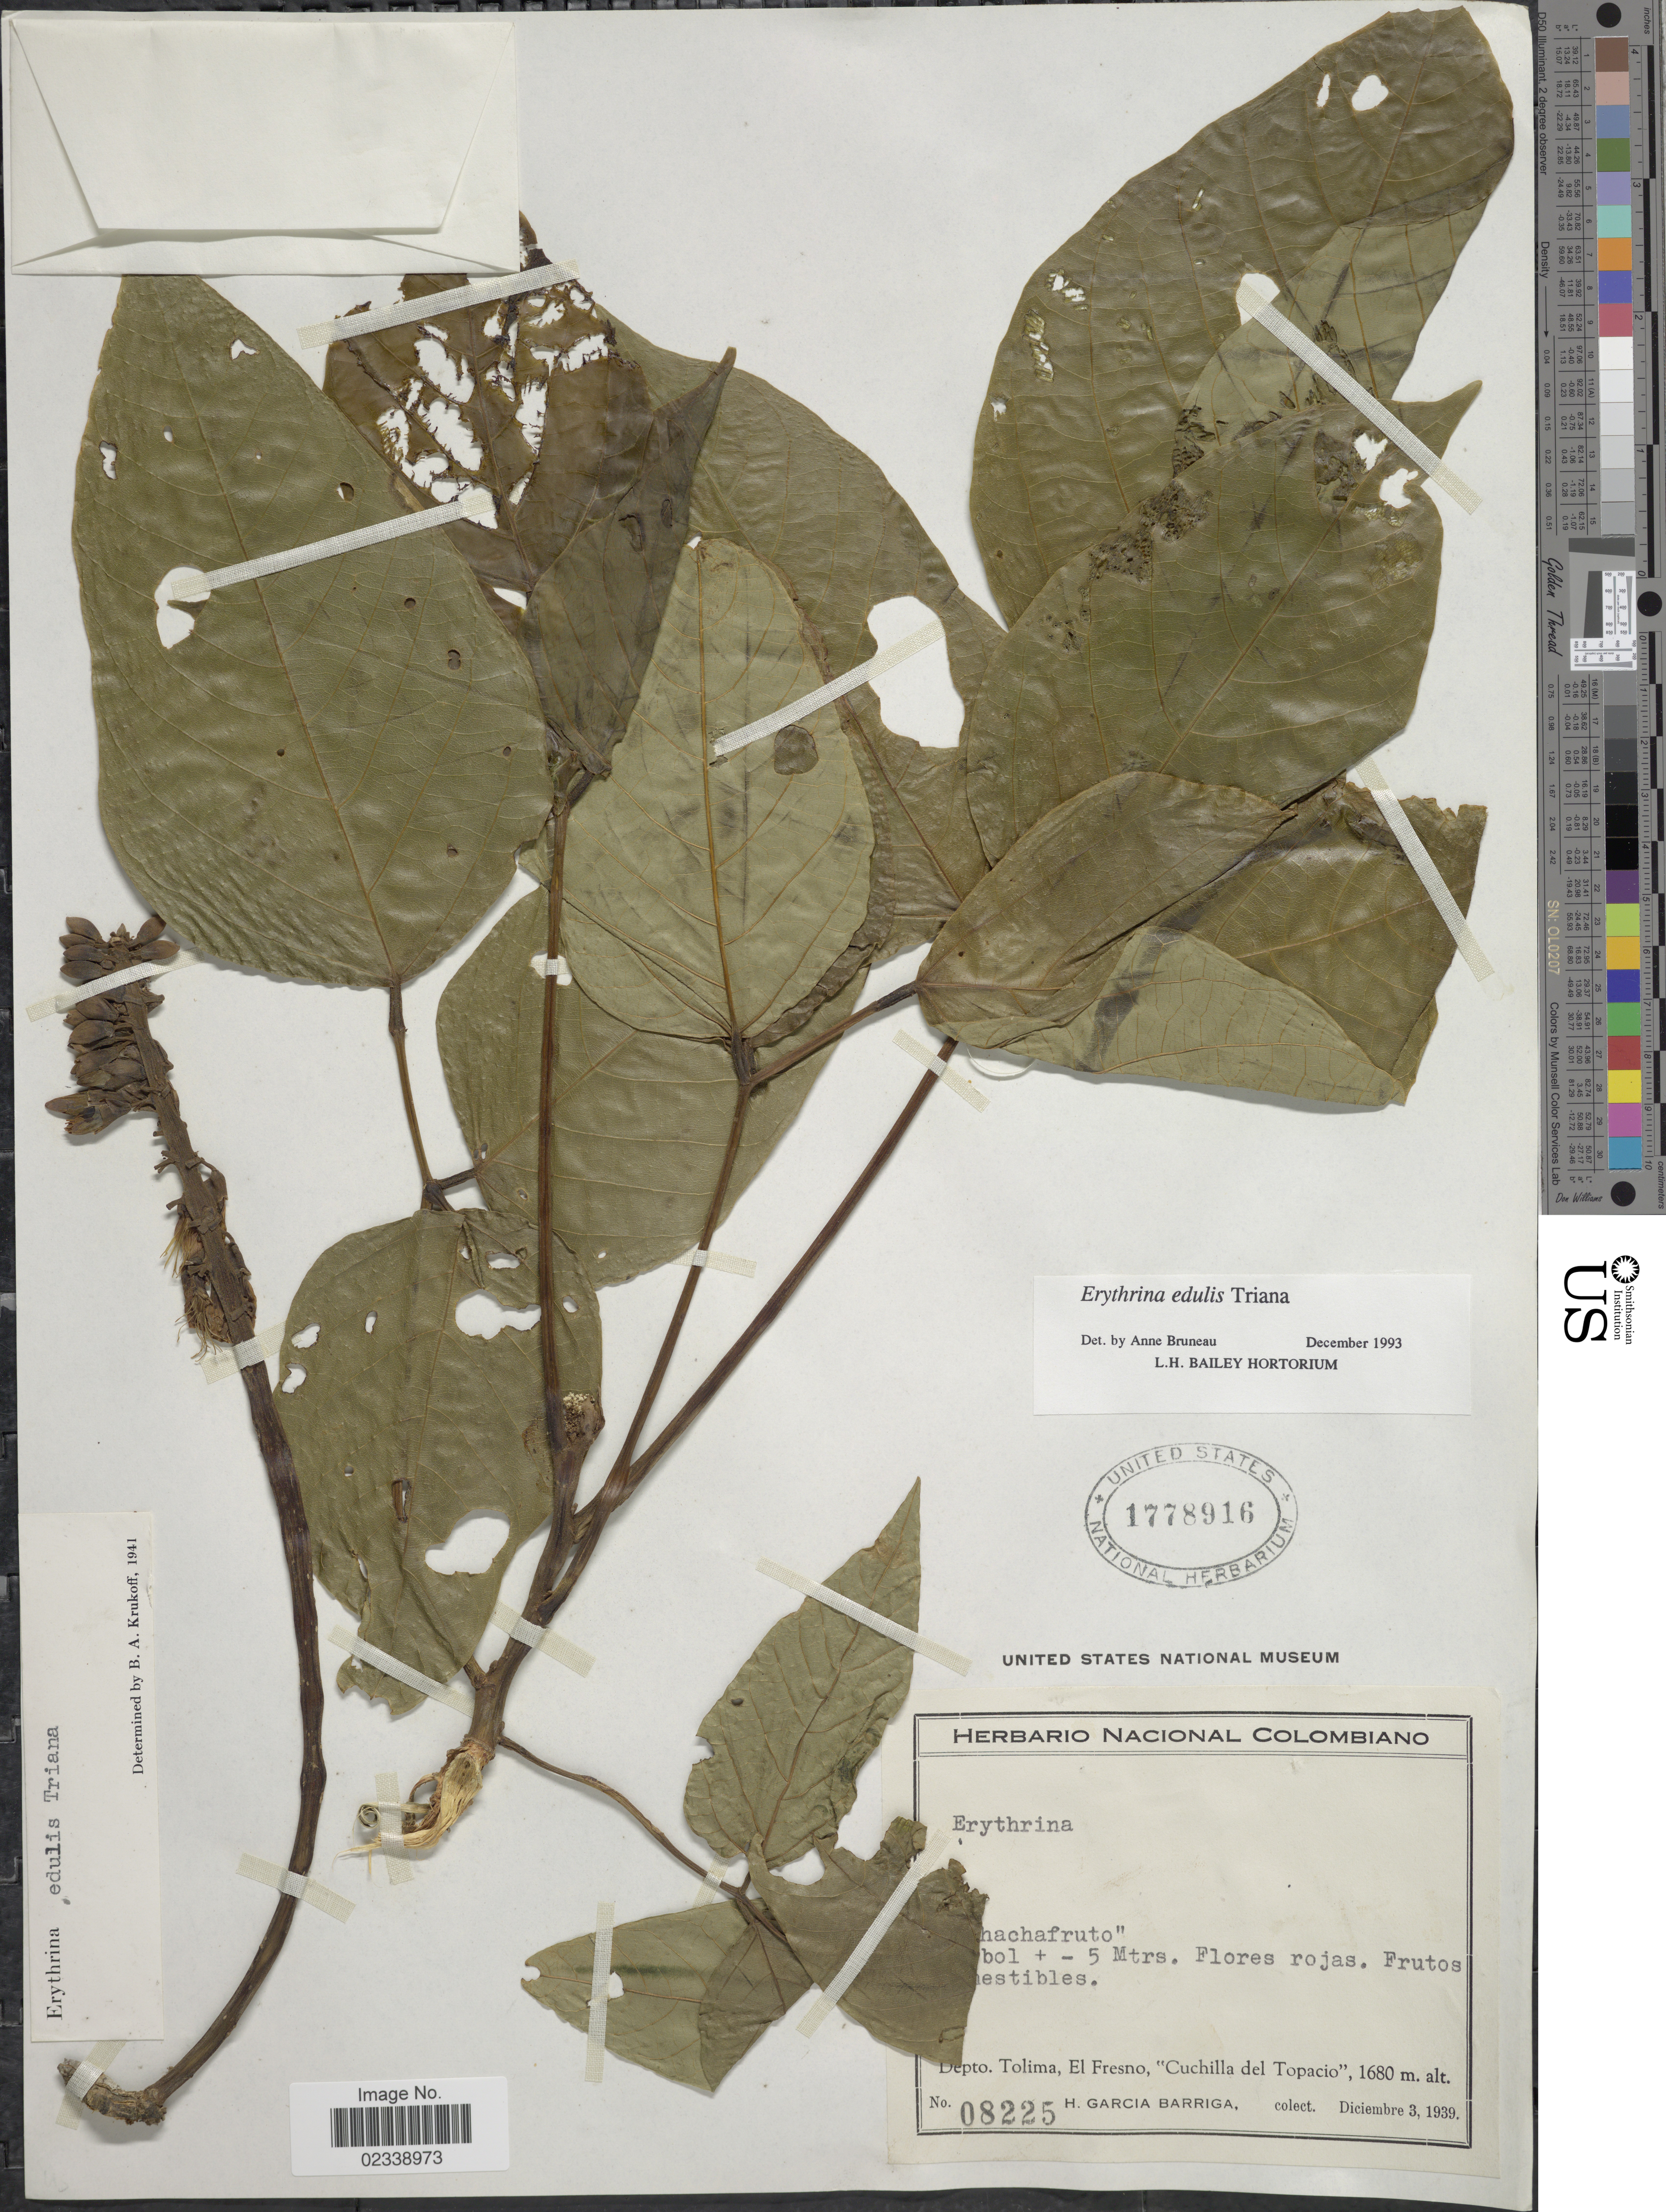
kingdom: Plantae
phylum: Tracheophyta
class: Magnoliopsida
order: Fabales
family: Fabaceae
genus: Erythrina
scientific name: Erythrina edulis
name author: Triana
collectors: H. García Barriga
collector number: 08225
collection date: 1939-12-03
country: Colombia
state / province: Tolima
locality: El Fresno, "Cuchilla del Topacio"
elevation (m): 1680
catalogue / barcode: US 1778916